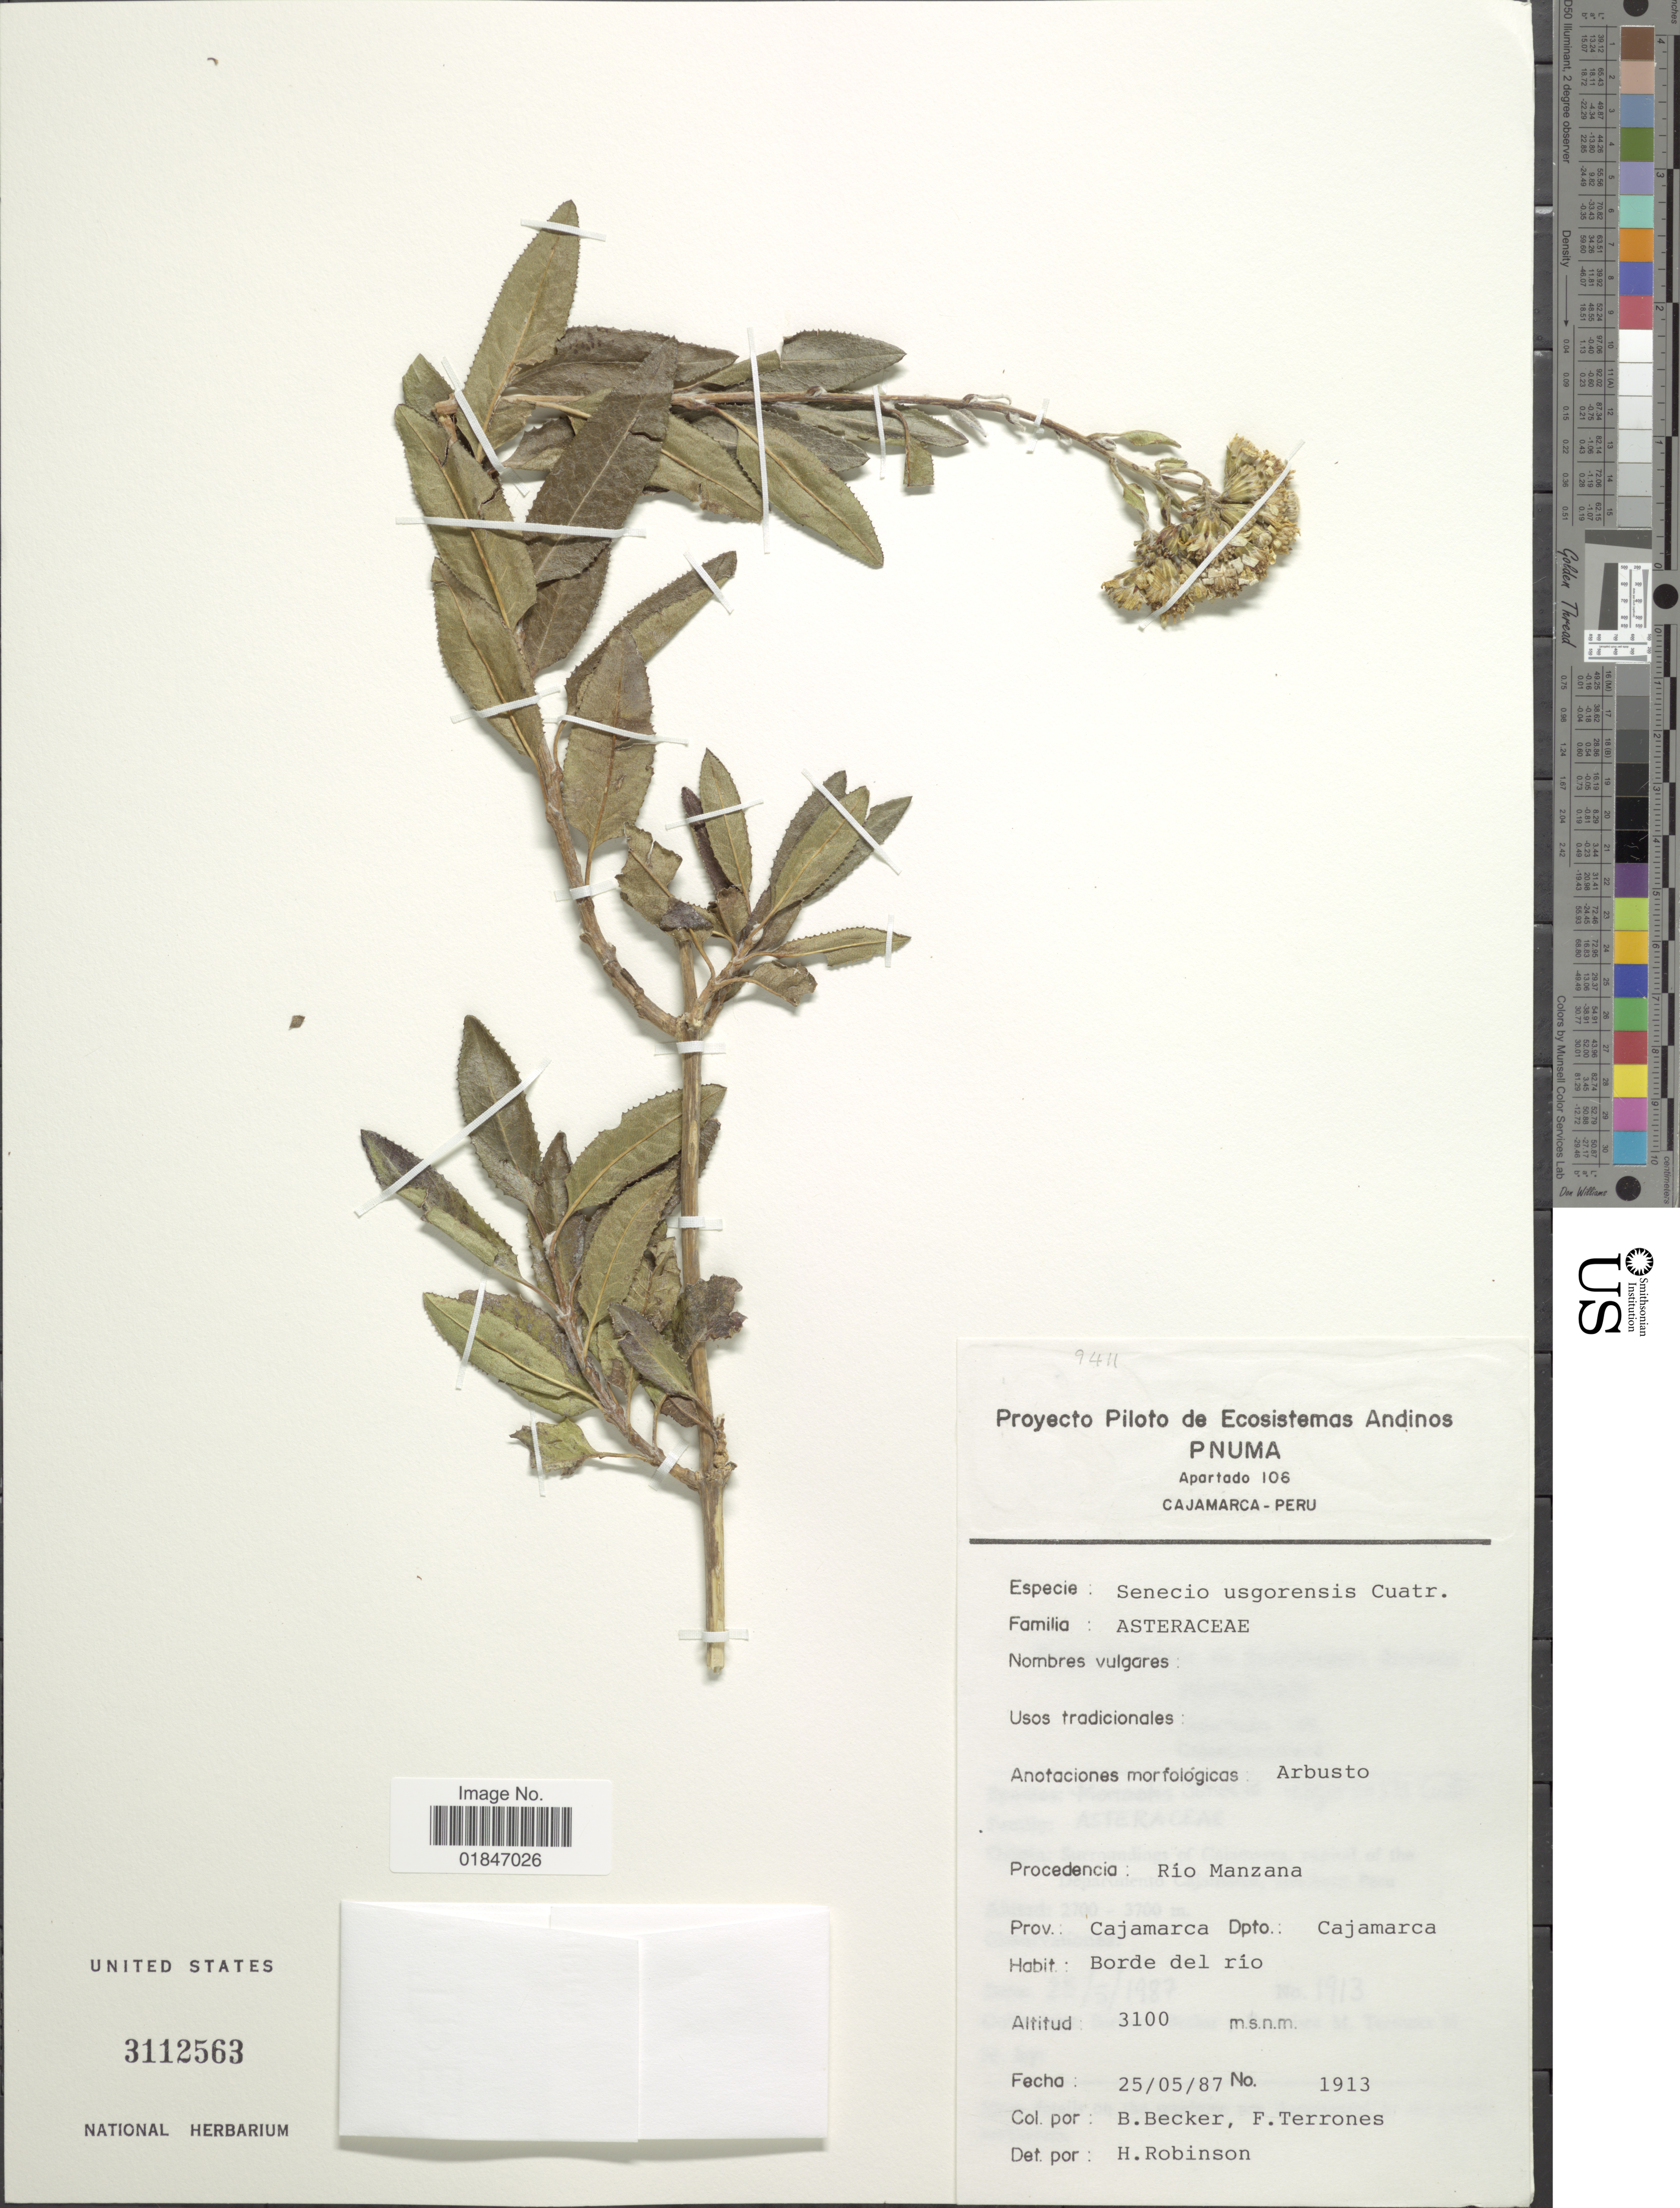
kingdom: Plantae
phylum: Tracheophyta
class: Magnoliopsida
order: Asterales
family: Asteraceae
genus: Dendrophorbium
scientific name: Dendrophorbium usgorense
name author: (Cuatrec.) C. Jeffrey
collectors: B. Becker & F. Terrones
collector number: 1913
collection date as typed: Transcribed d/m/y: 25/5/87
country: Peru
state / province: Cajamarca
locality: Procendencia: Rio Manzana. Prov. Cajamarca Dpto. Cajamarca, Borde del rio.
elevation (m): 3100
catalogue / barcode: US 3112563